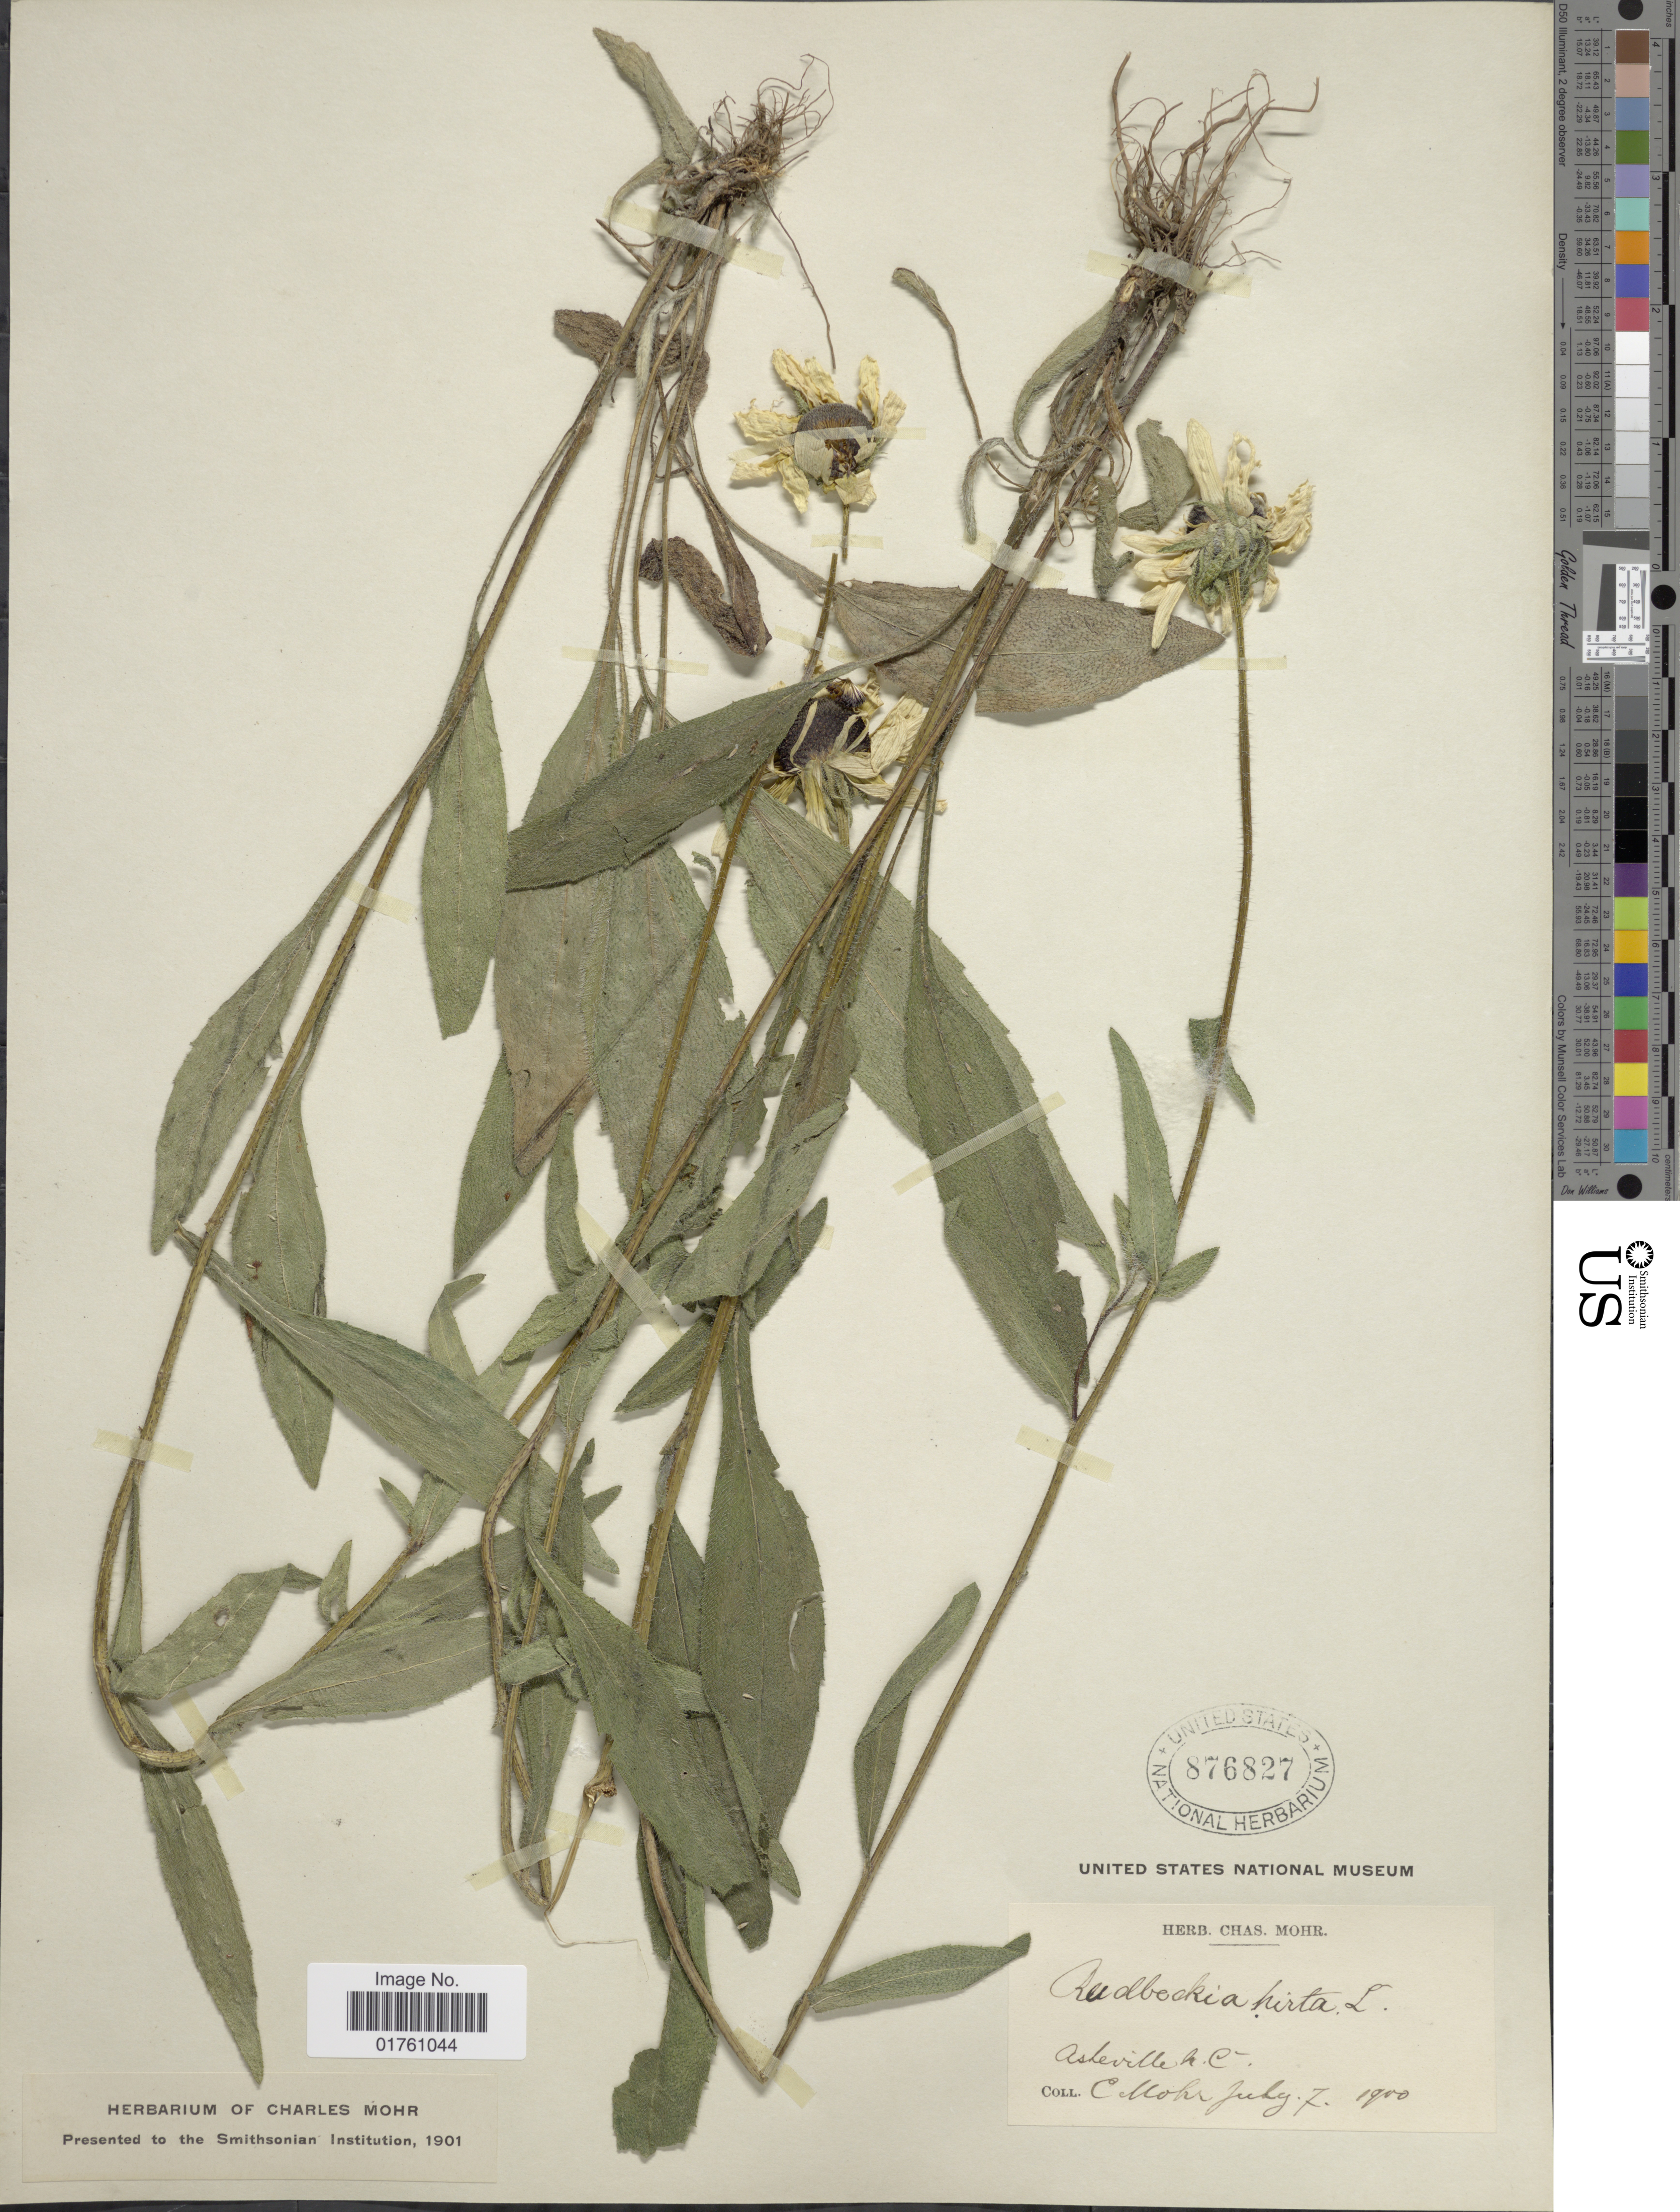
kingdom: Plantae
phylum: Tracheophyta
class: Magnoliopsida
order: Asterales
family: Asteraceae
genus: Rudbeckia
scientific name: Rudbeckia hirta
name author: L.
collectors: C. T. Mohr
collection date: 1900-07-07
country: United States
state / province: North Carolina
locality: Asheville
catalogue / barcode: US 876827